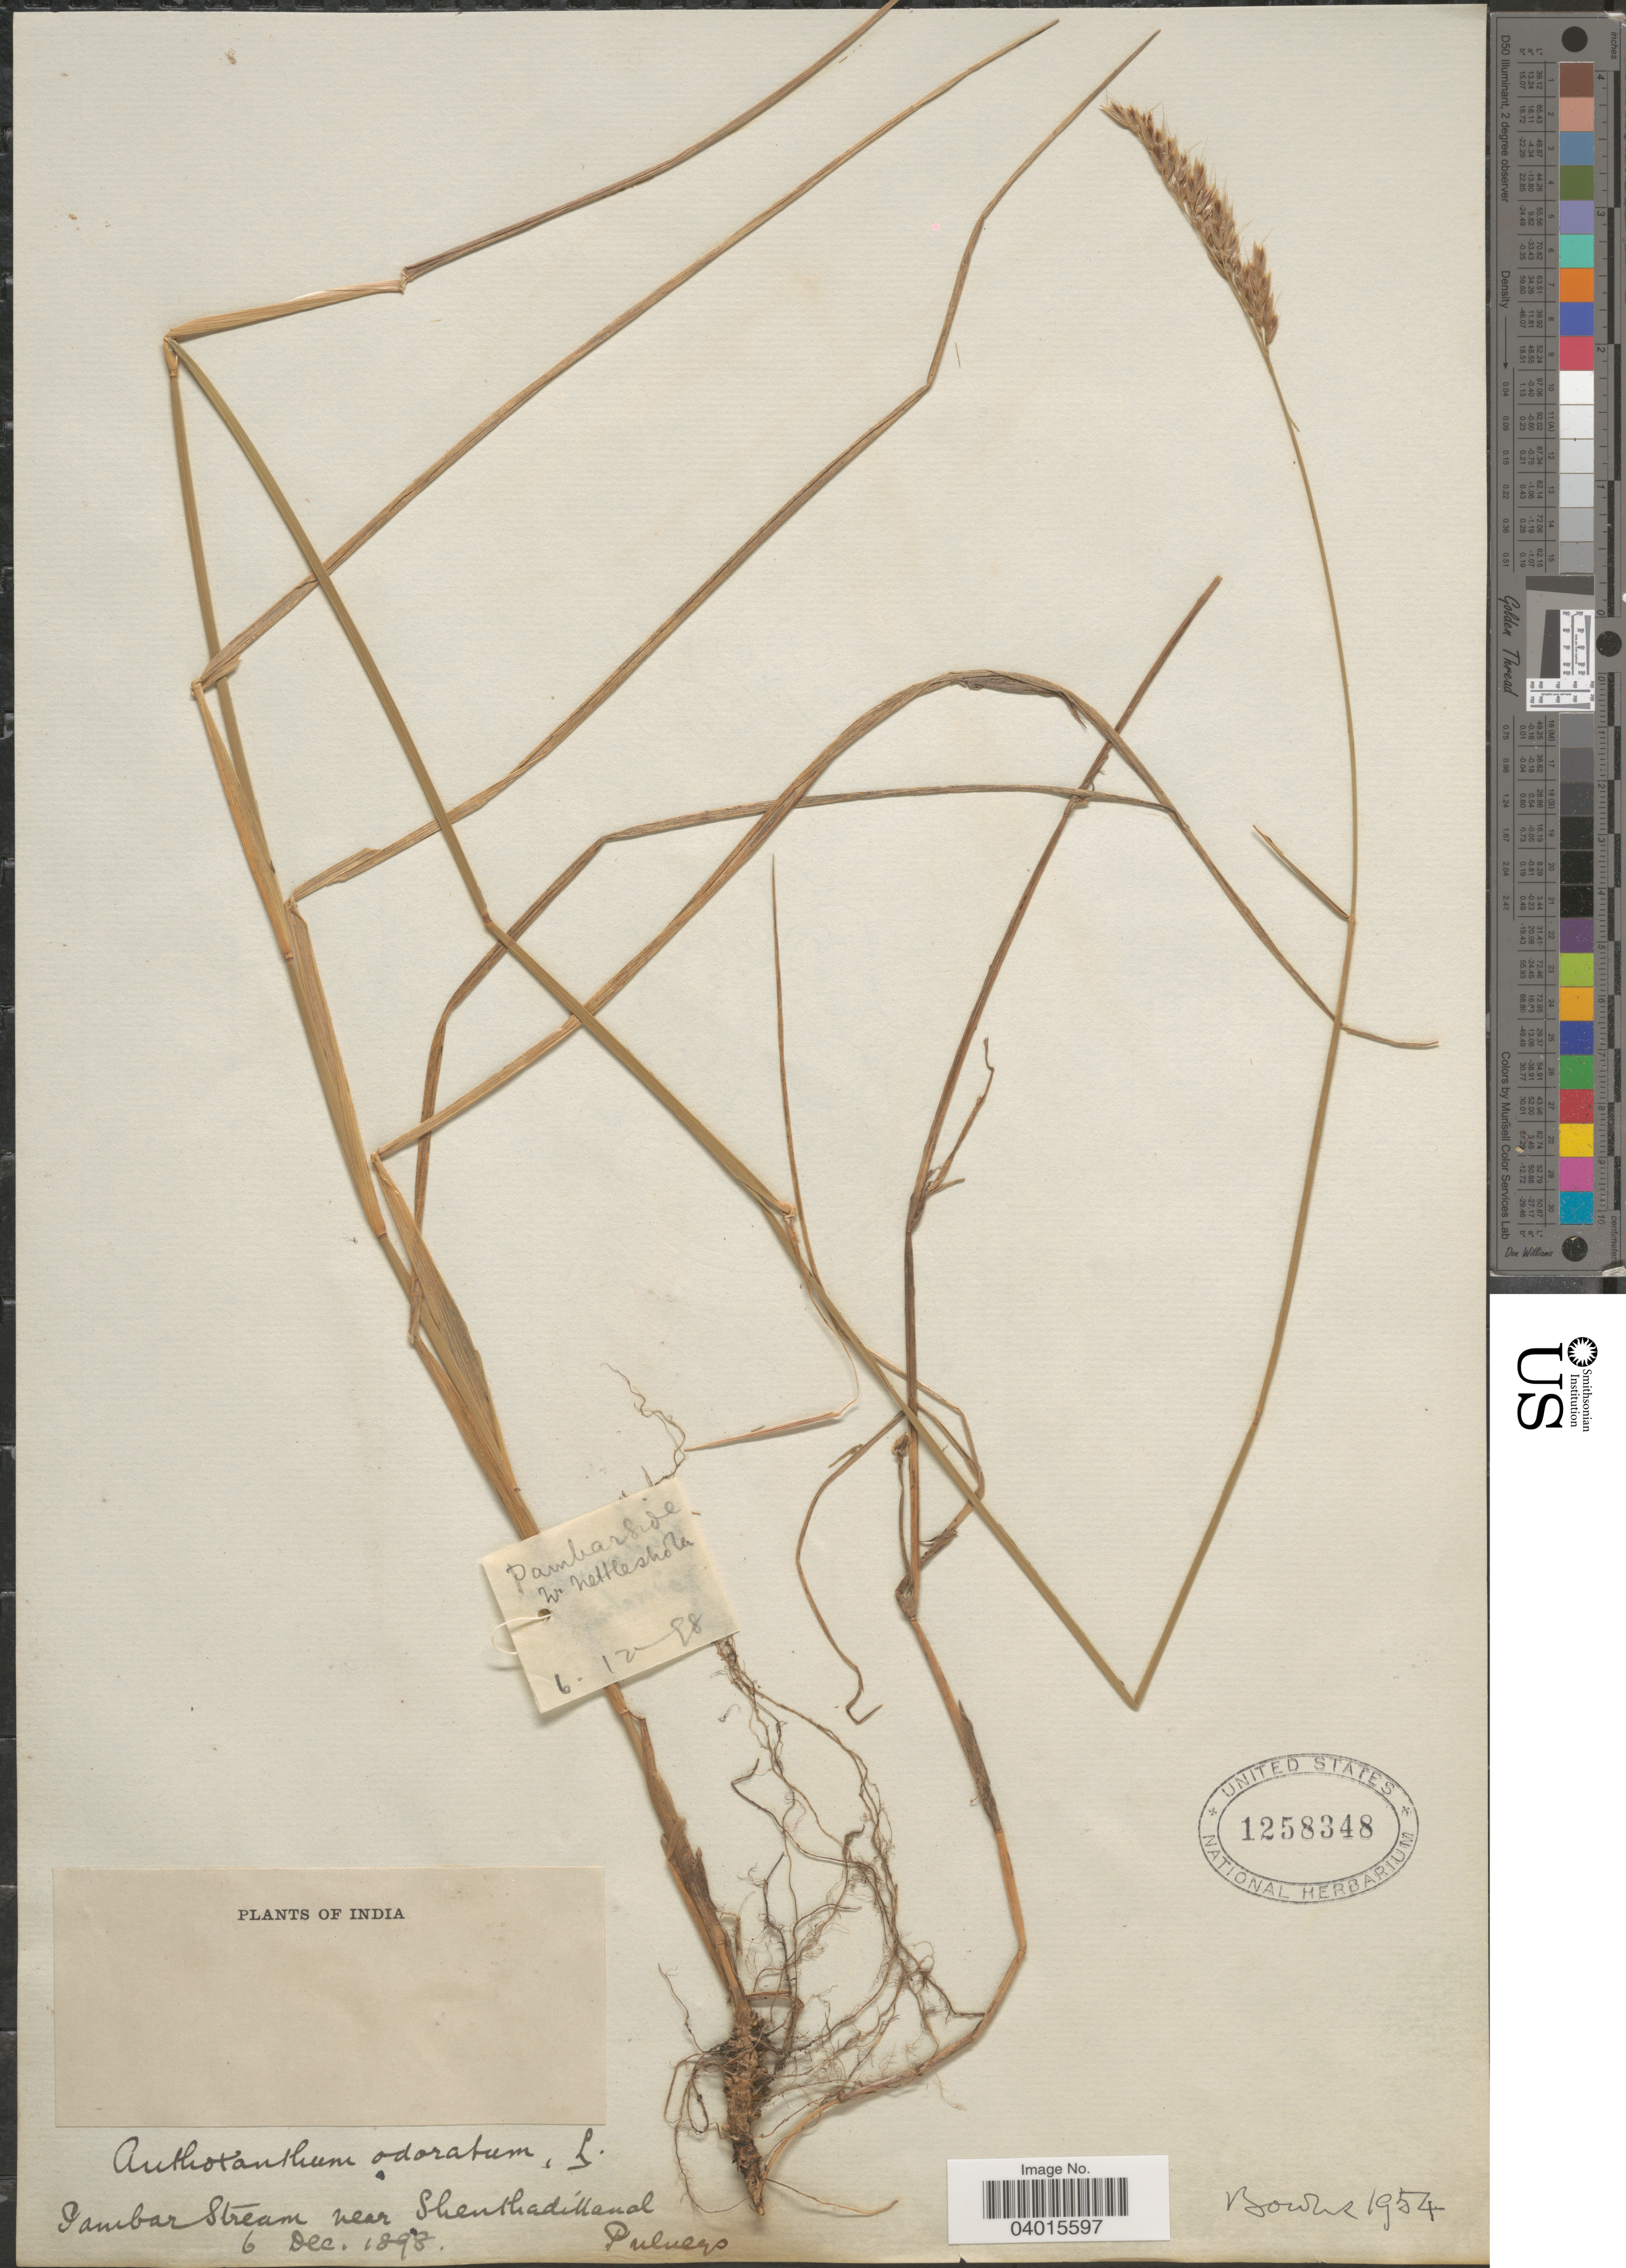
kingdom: Plantae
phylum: Tracheophyta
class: Liliopsida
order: Poales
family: Poaceae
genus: Anthoxanthum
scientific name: Anthoxanthum odoratum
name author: L.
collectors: -- Bourne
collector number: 1954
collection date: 1898-12-06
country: India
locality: Gambar Stream near Shenthadikanal. Pulneys.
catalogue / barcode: US 1258348